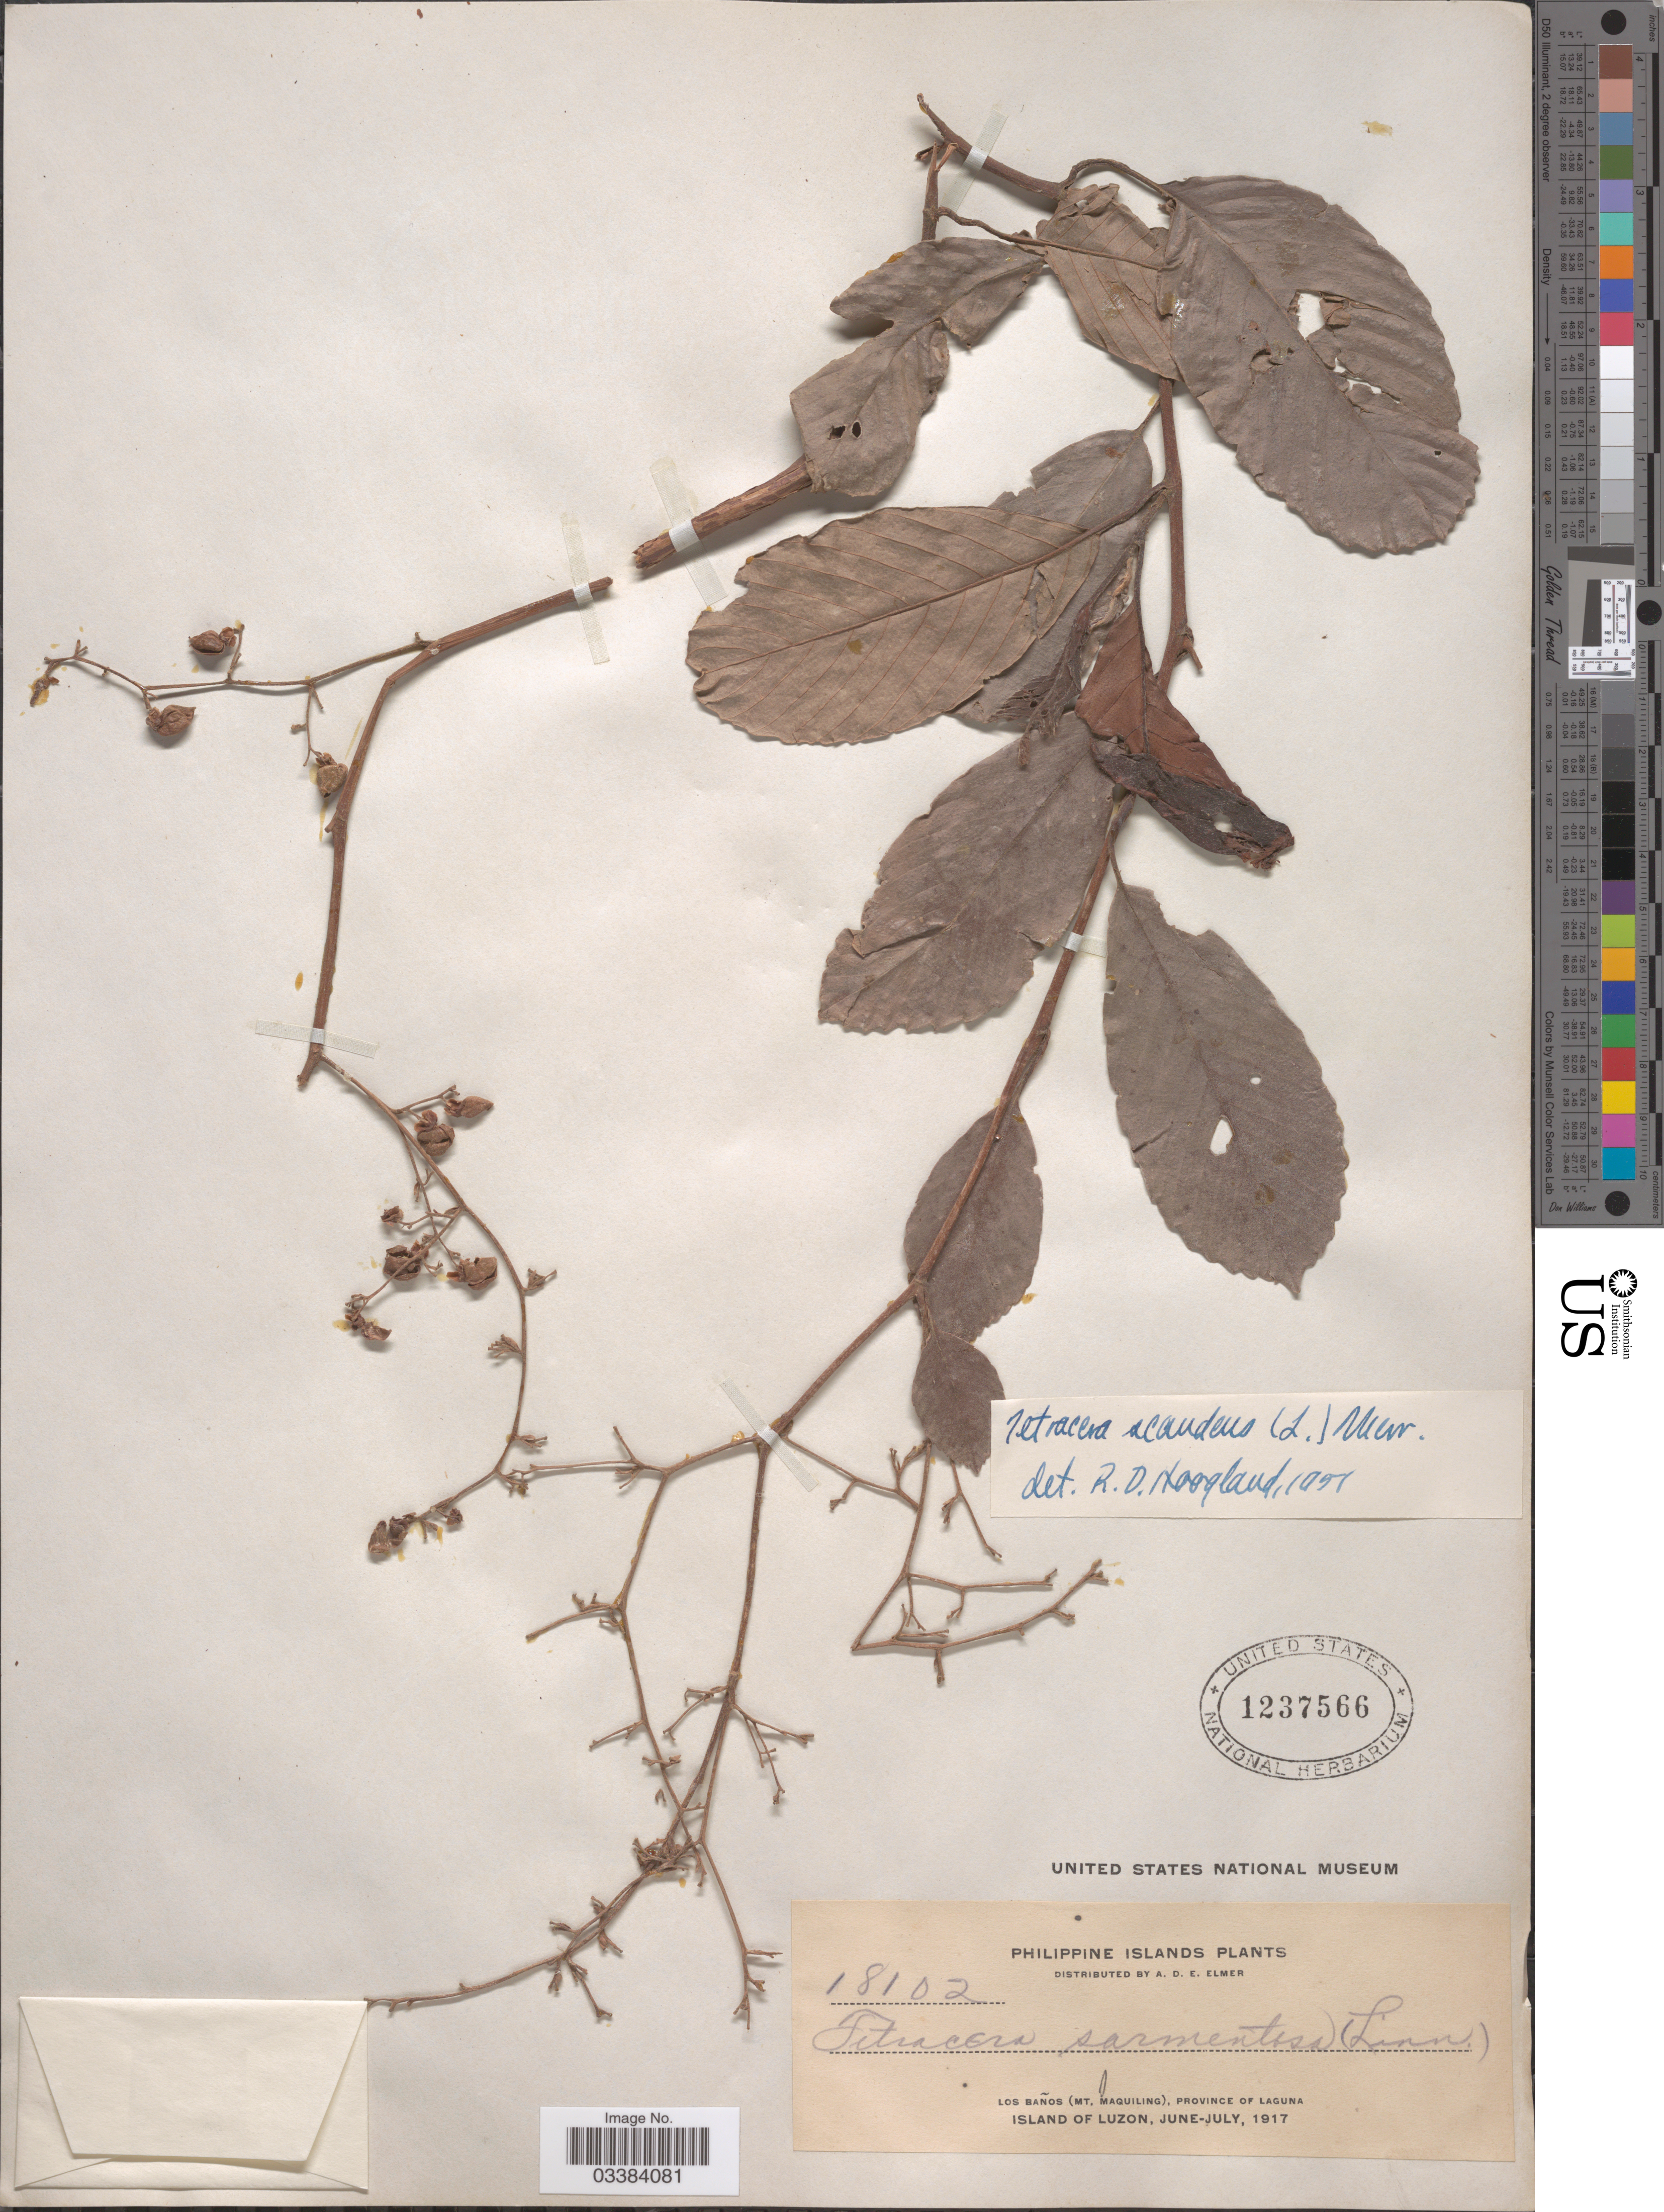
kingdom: Plantae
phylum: Tracheophyta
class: Magnoliopsida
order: Dilleniales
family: Dilleniaceae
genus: Tetracera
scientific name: Tetracera scandens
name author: (L.) Merr.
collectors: A. D. E. Elmer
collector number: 18102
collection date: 1917-06/1917-07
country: Philippines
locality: Philippine Islands. Los Baños (Mt. Maquiling), province of Laguna. Island of Luzon.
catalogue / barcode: US 1237566